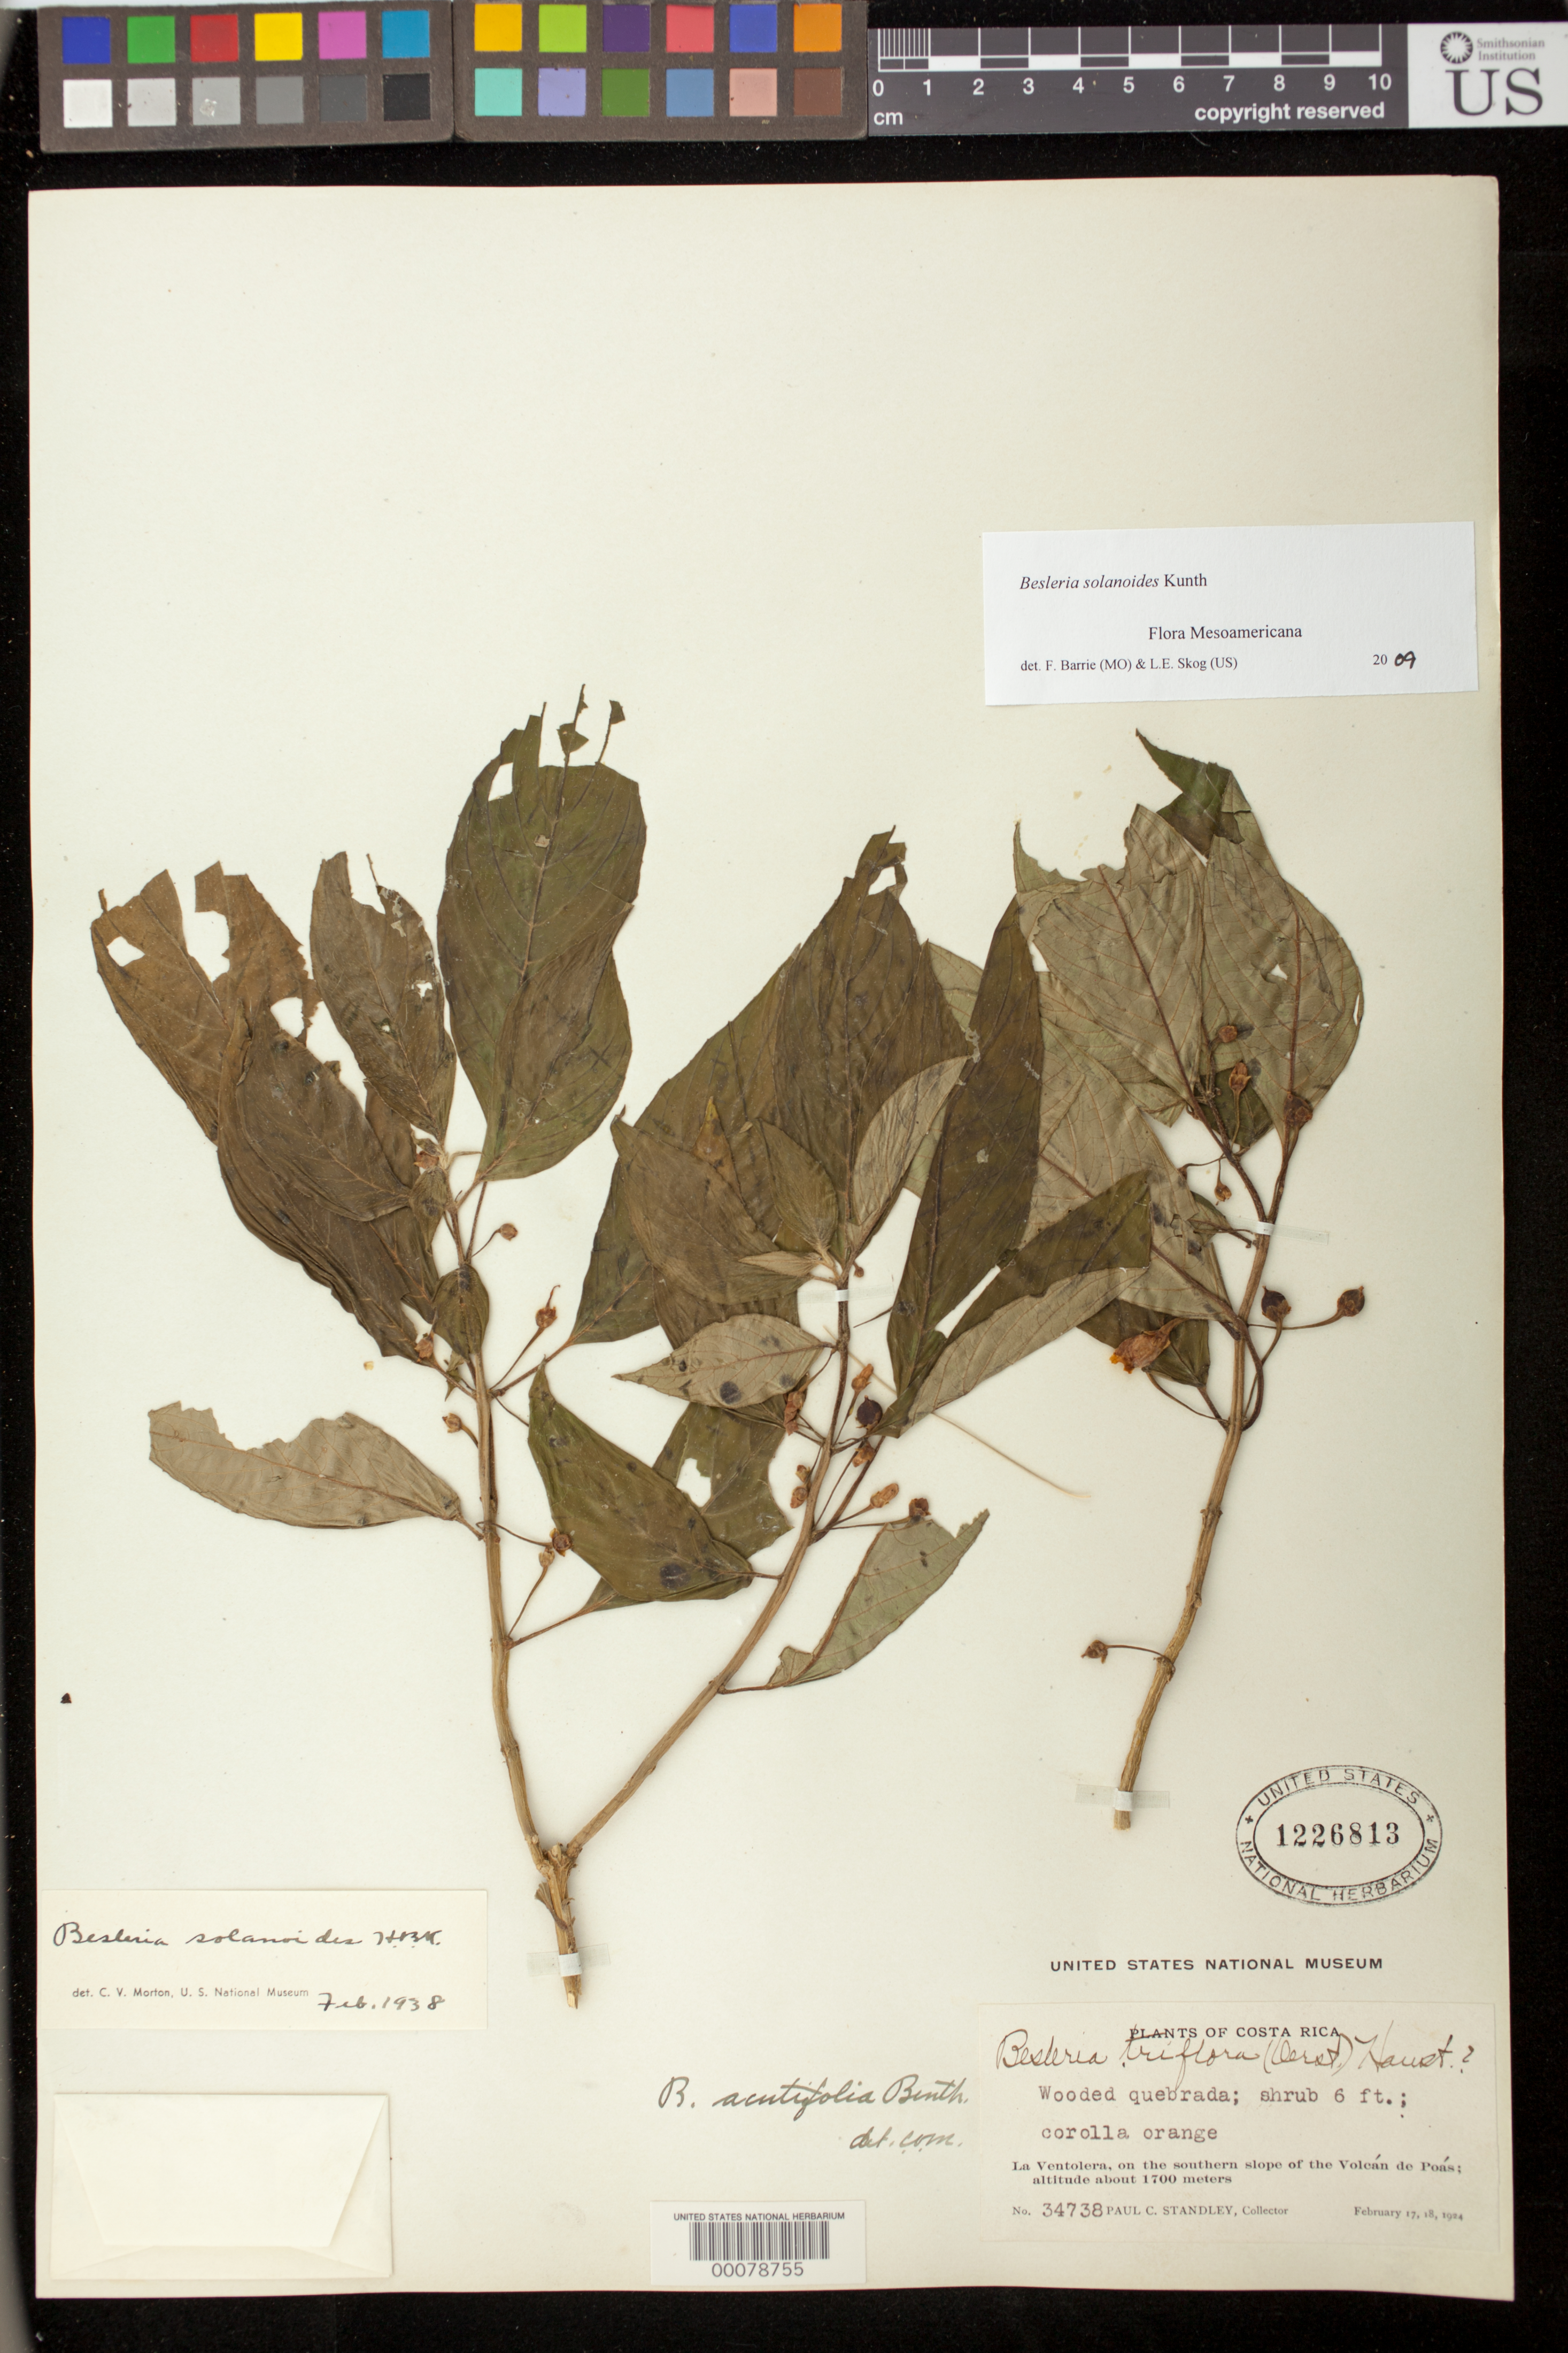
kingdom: Plantae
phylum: Tracheophyta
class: Magnoliopsida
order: Lamiales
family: Gesneriaceae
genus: Besleria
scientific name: Besleria solanoides var. solanoides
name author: Kunth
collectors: P. C. Standley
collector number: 34738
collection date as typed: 17-18 Feb 1924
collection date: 1924-02-17/1924-02-18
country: Costa Rica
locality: La Ventolera, on the northern slopes of the Volcan de Poas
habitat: Wooded quebrada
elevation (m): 1700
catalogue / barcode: US 1226813